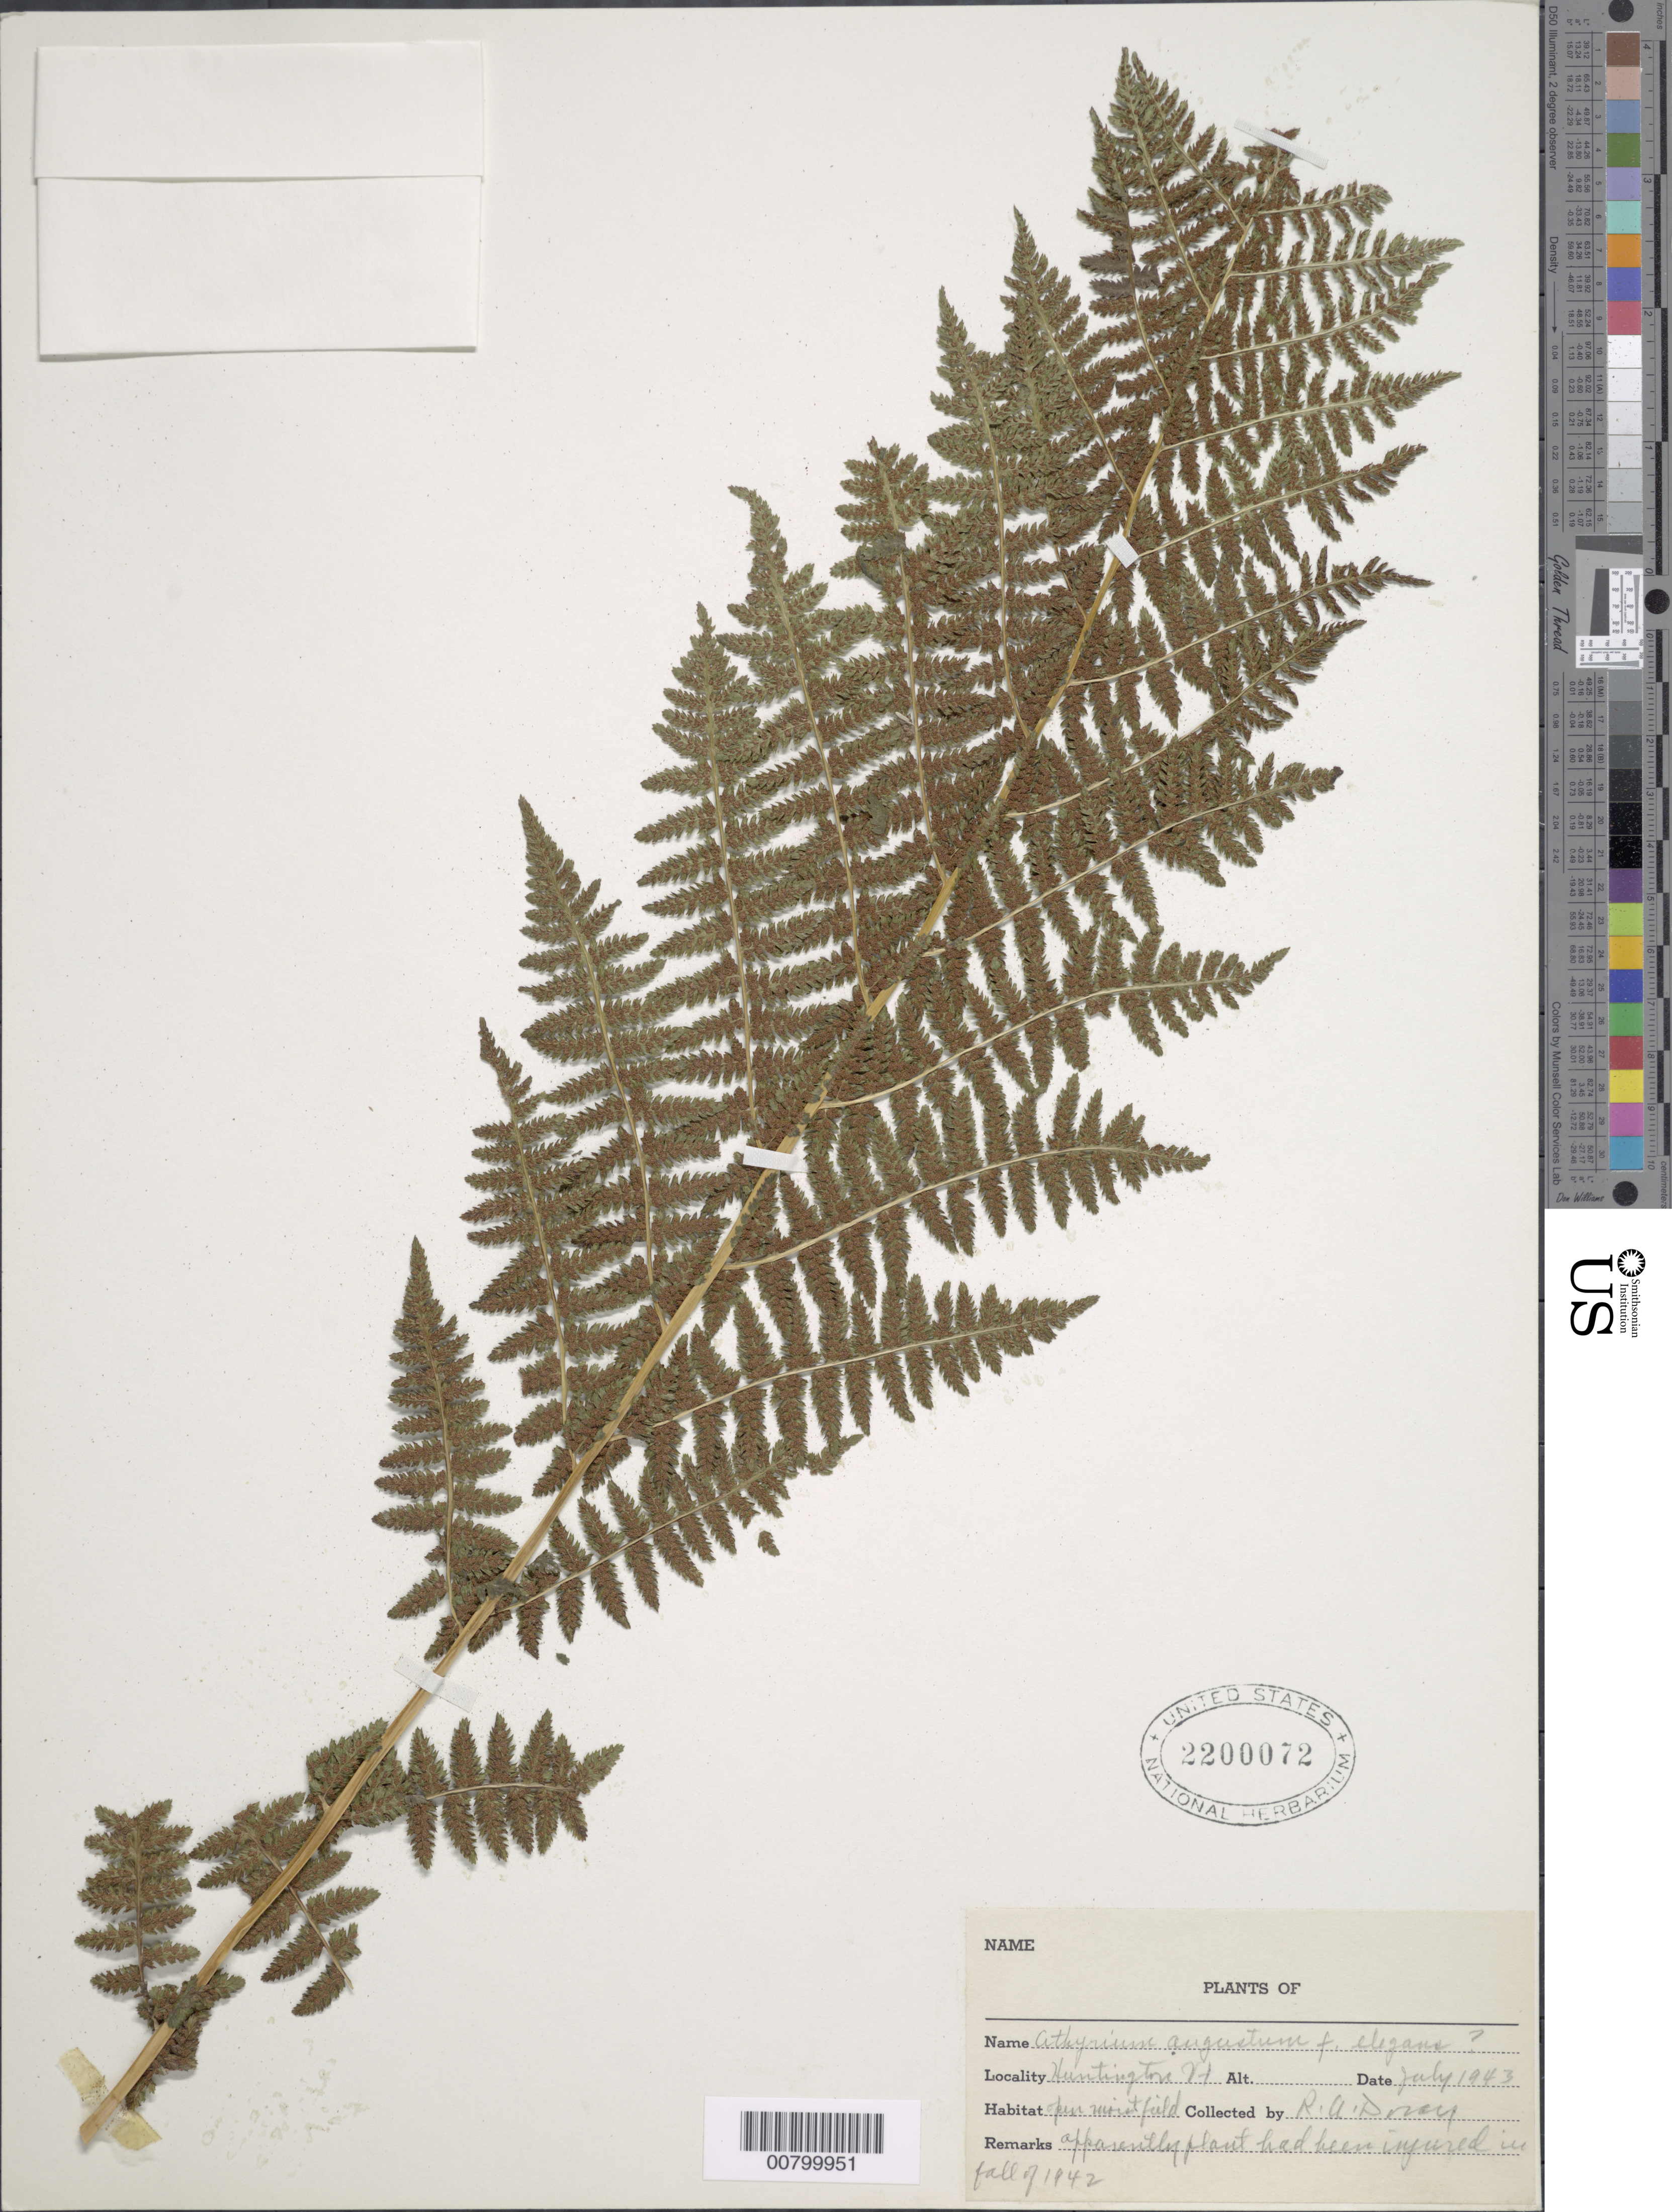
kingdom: Plantae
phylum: Tracheophyta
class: Polypodiopsida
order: Polypodiales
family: Athyriaceae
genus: Athyrium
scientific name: Athyrium filix-femina subsp. angustatum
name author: (Willd.) R.T. Clausen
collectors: R. Doray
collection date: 1943-07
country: United States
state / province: Vermont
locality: Huntington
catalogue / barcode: US 2200072